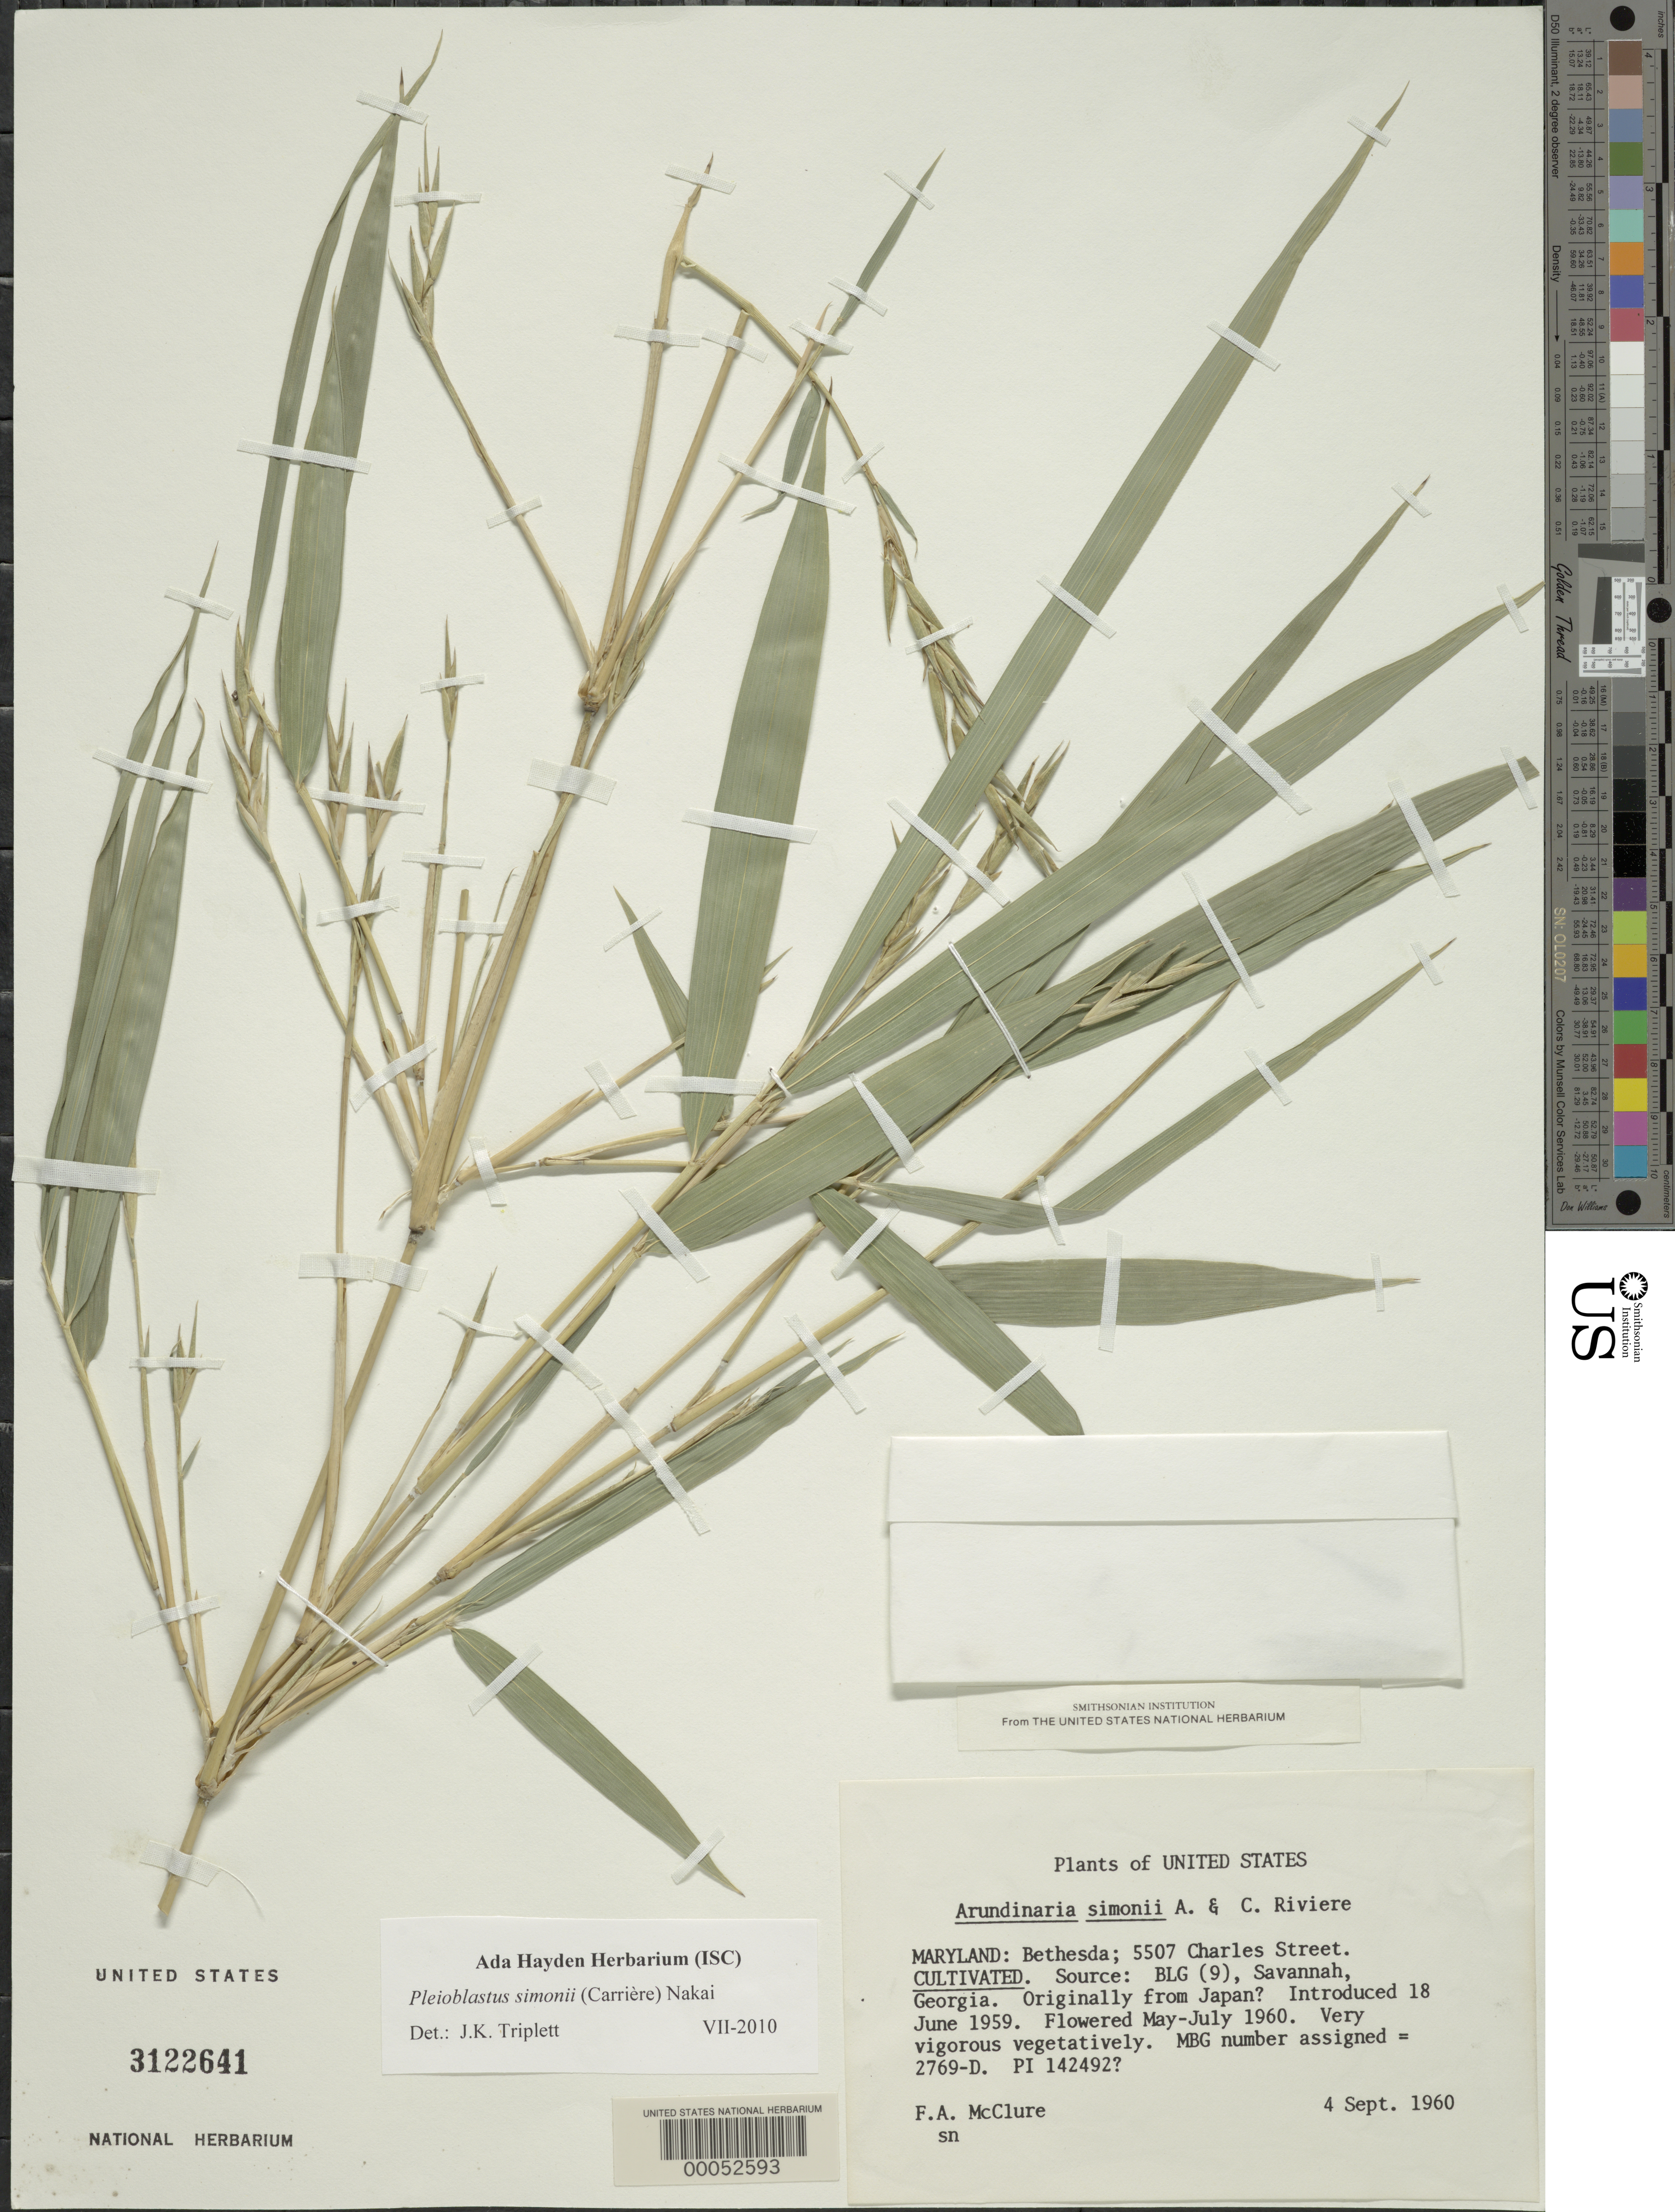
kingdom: Plantae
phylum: Tracheophyta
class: Liliopsida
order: Poales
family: Poaceae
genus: Pleioblastus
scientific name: Pleioblastus simonii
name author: (Carrière) Nakai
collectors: F. A. McClure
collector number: MBG 2769-D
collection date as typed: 04 Sep 1960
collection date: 1960-09-04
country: United States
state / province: Maryland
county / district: Montgomery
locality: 5507 Charles Street, Bethesda (McClure's garden)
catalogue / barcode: US 3122641